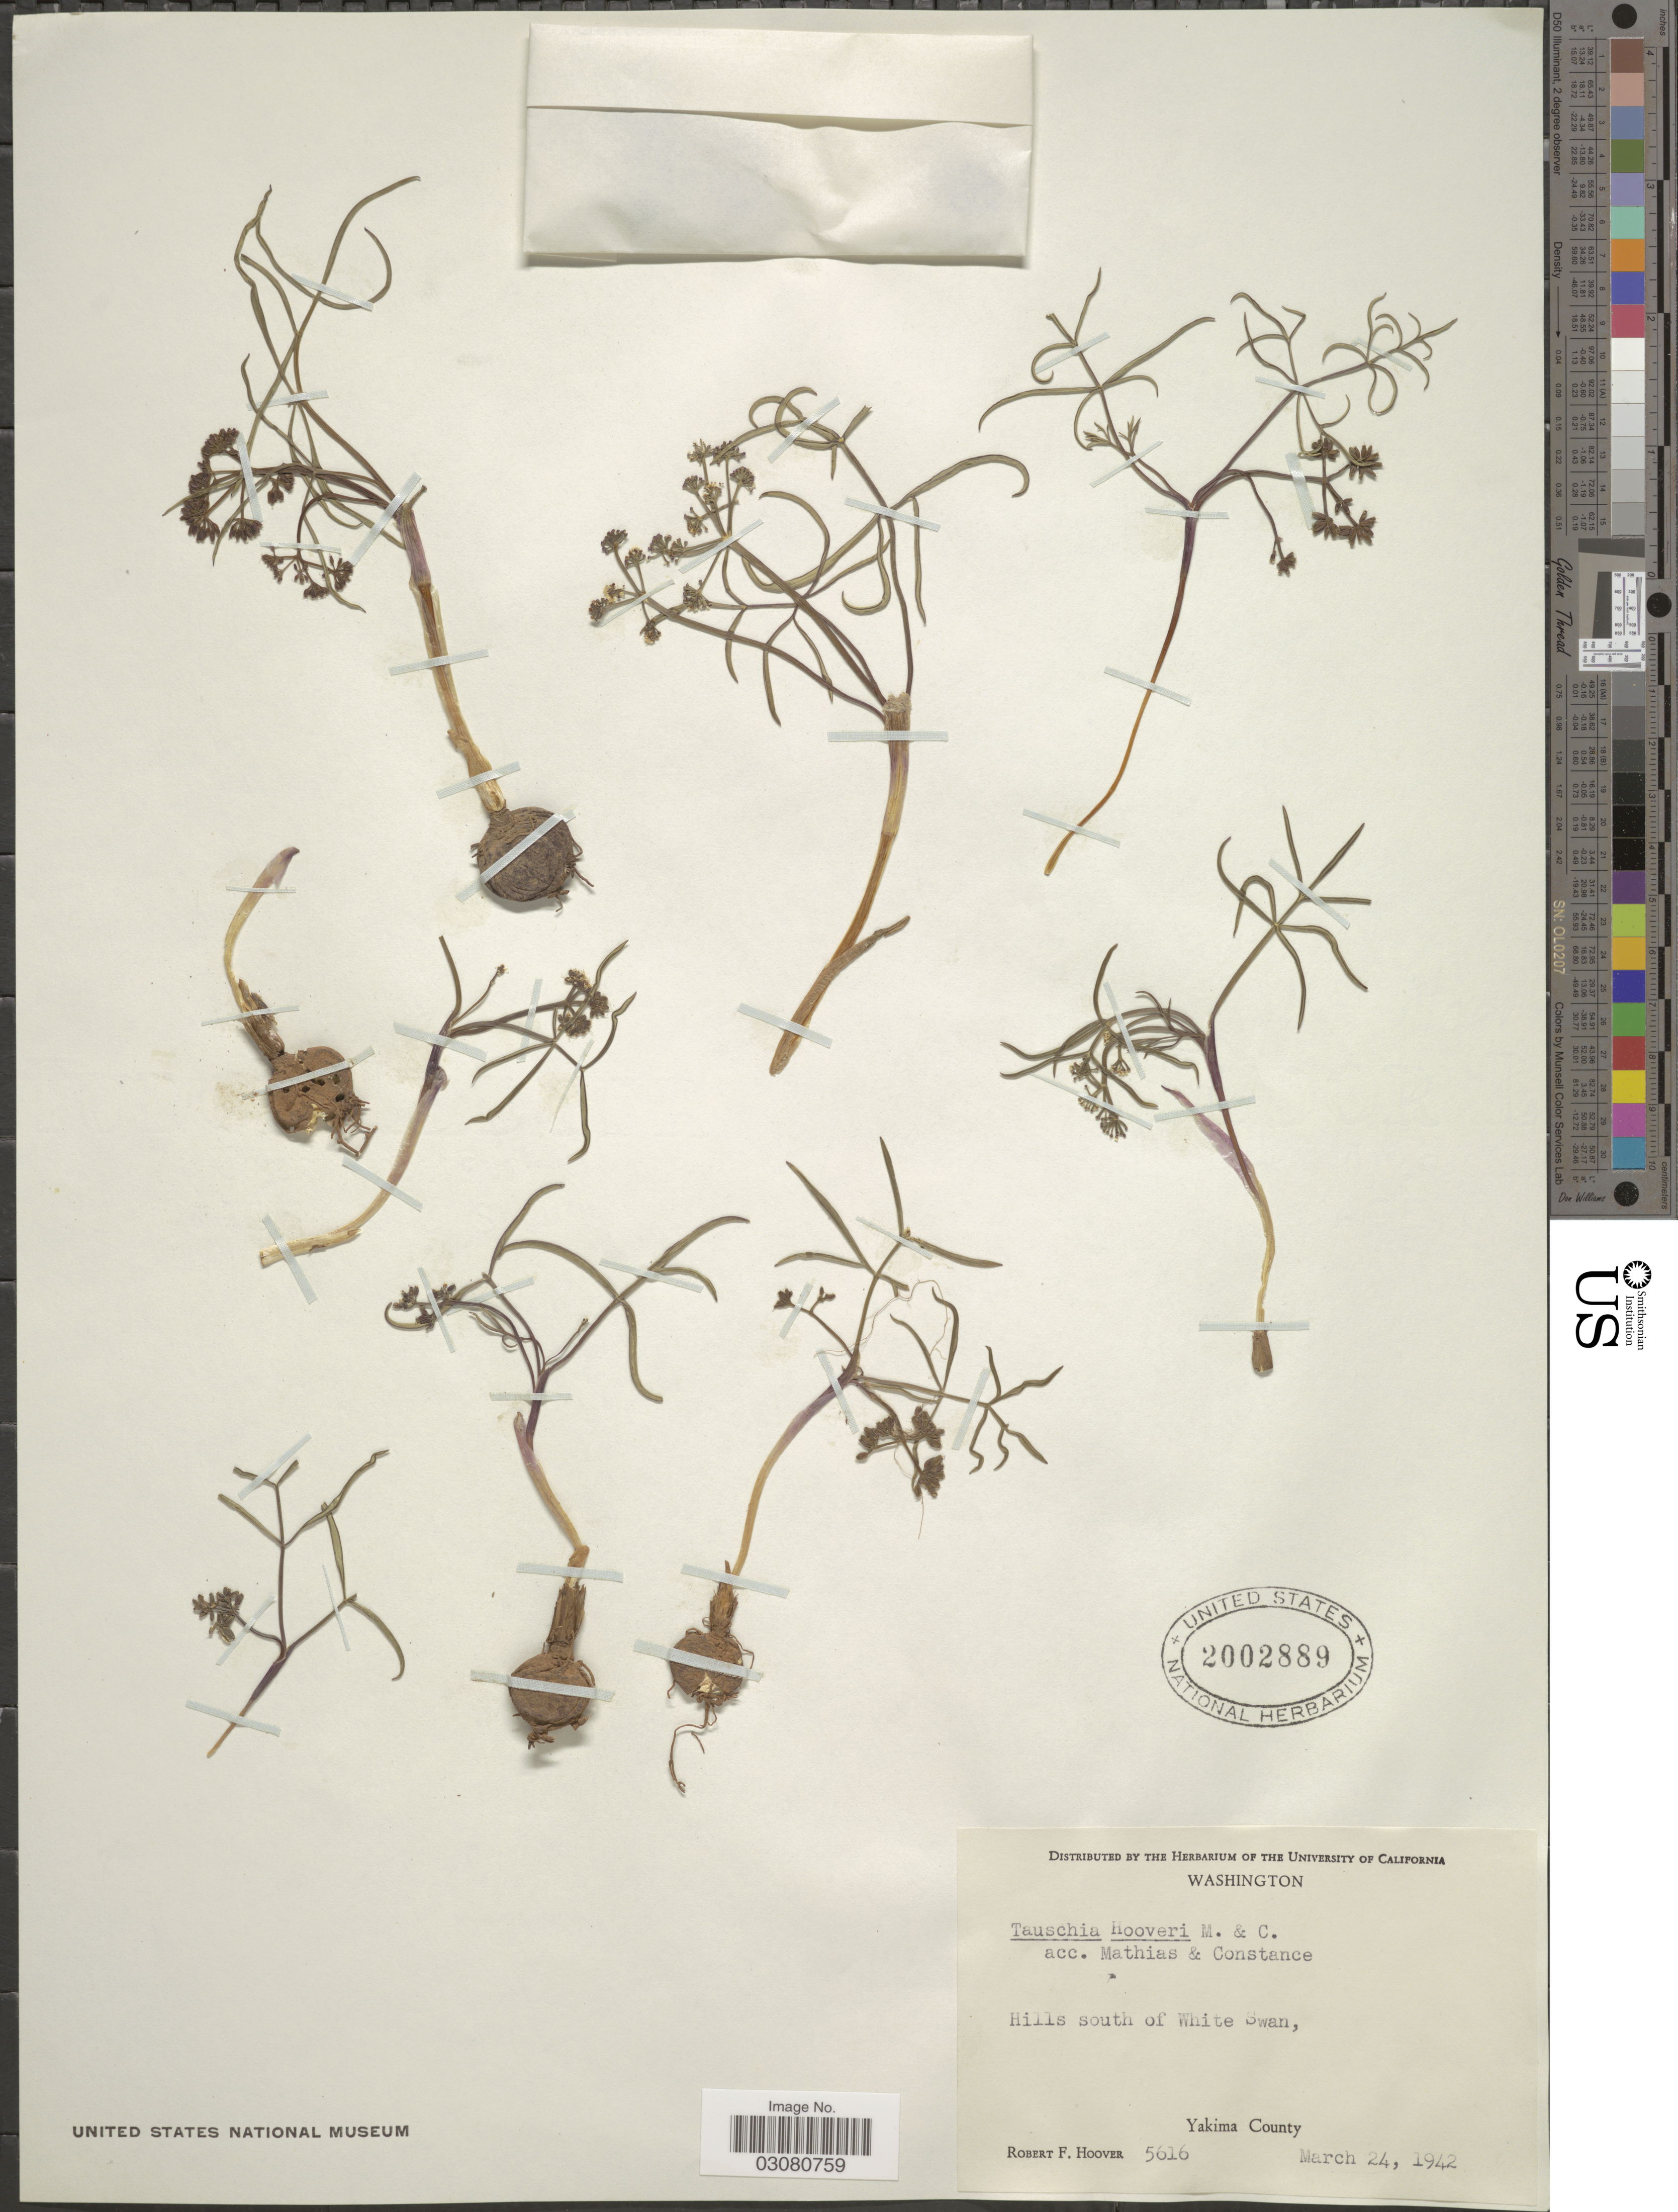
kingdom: Plantae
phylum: Tracheophyta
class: Magnoliopsida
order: Apiales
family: Apiaceae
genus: Tauschia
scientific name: Tauschia hooveri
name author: Mathias & Constance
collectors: R. F. Hoover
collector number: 5616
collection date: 1942-03-24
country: United States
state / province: Washington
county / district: Yakima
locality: Hills south of White Swan, Yakima County.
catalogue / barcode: US 2002889